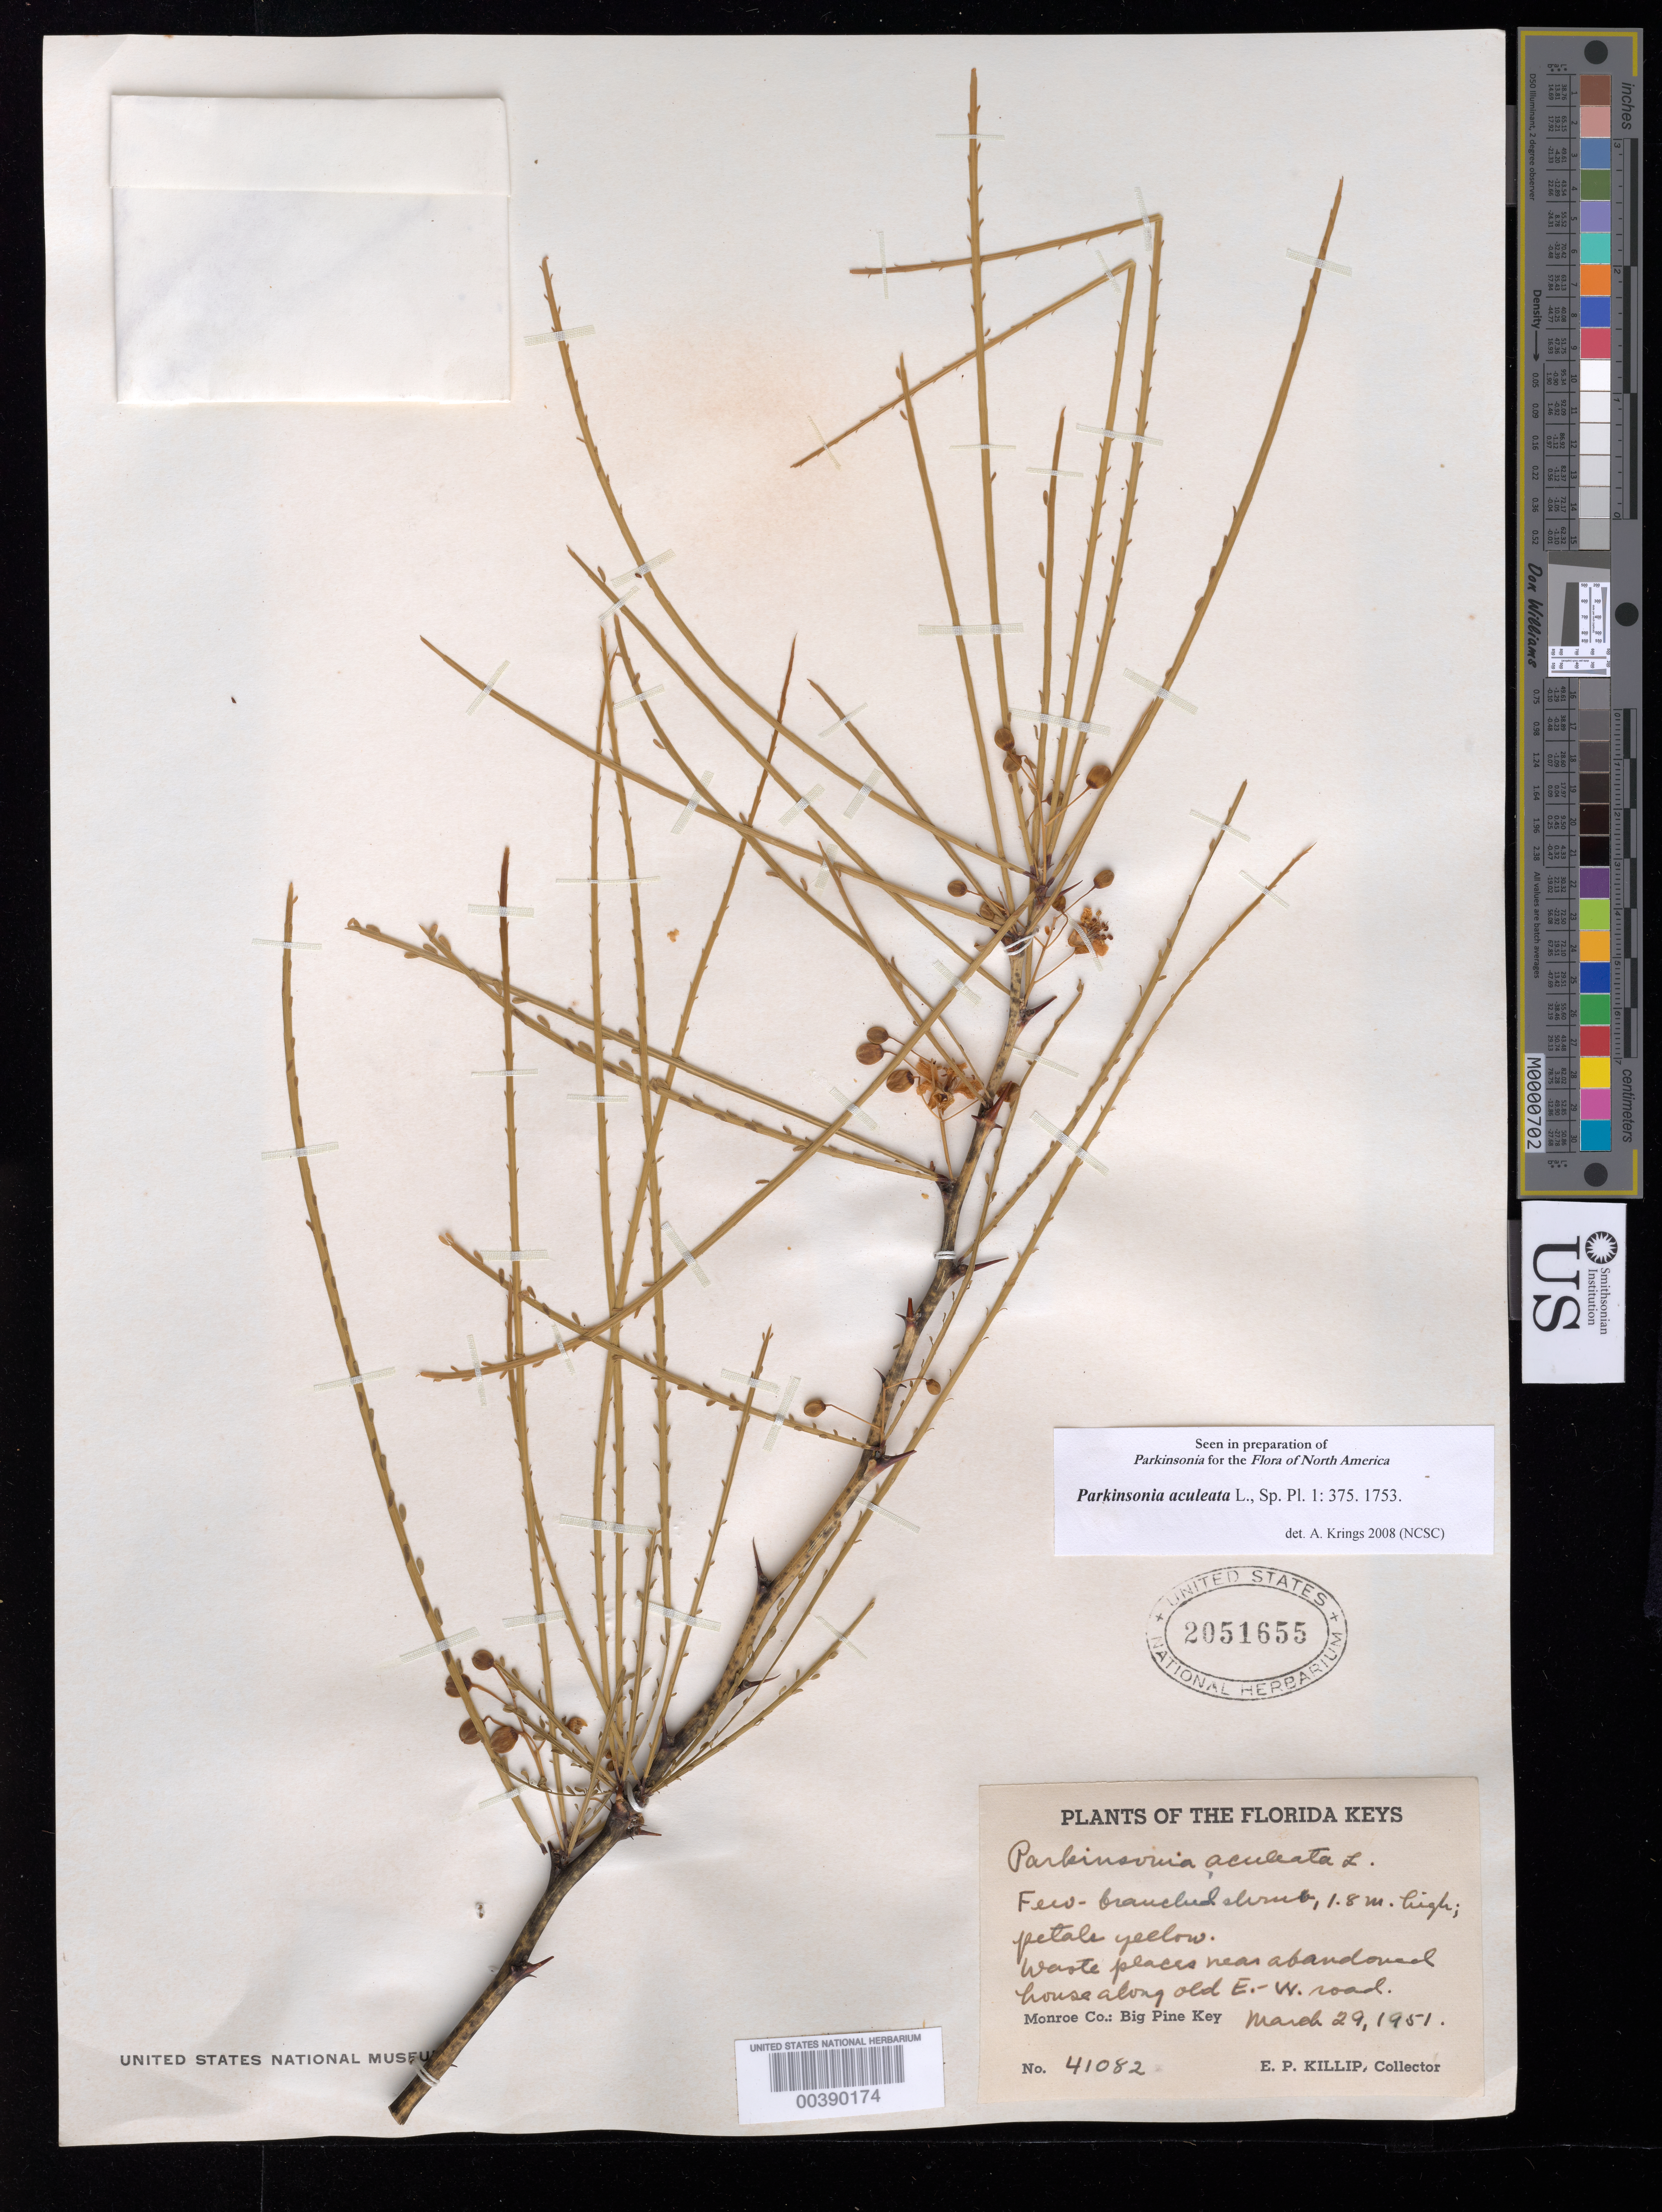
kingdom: Plantae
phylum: Tracheophyta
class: Magnoliopsida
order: Fabales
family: Fabaceae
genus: Parkinsonia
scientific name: Parkinsonia aculeata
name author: L.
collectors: E. P. Killip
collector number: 41082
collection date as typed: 29 Mar 1951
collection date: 1951-03-29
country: United States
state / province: Florida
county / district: Monroe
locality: Big pine key, waste places near abandoned house along old e-w road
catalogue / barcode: US 2051655